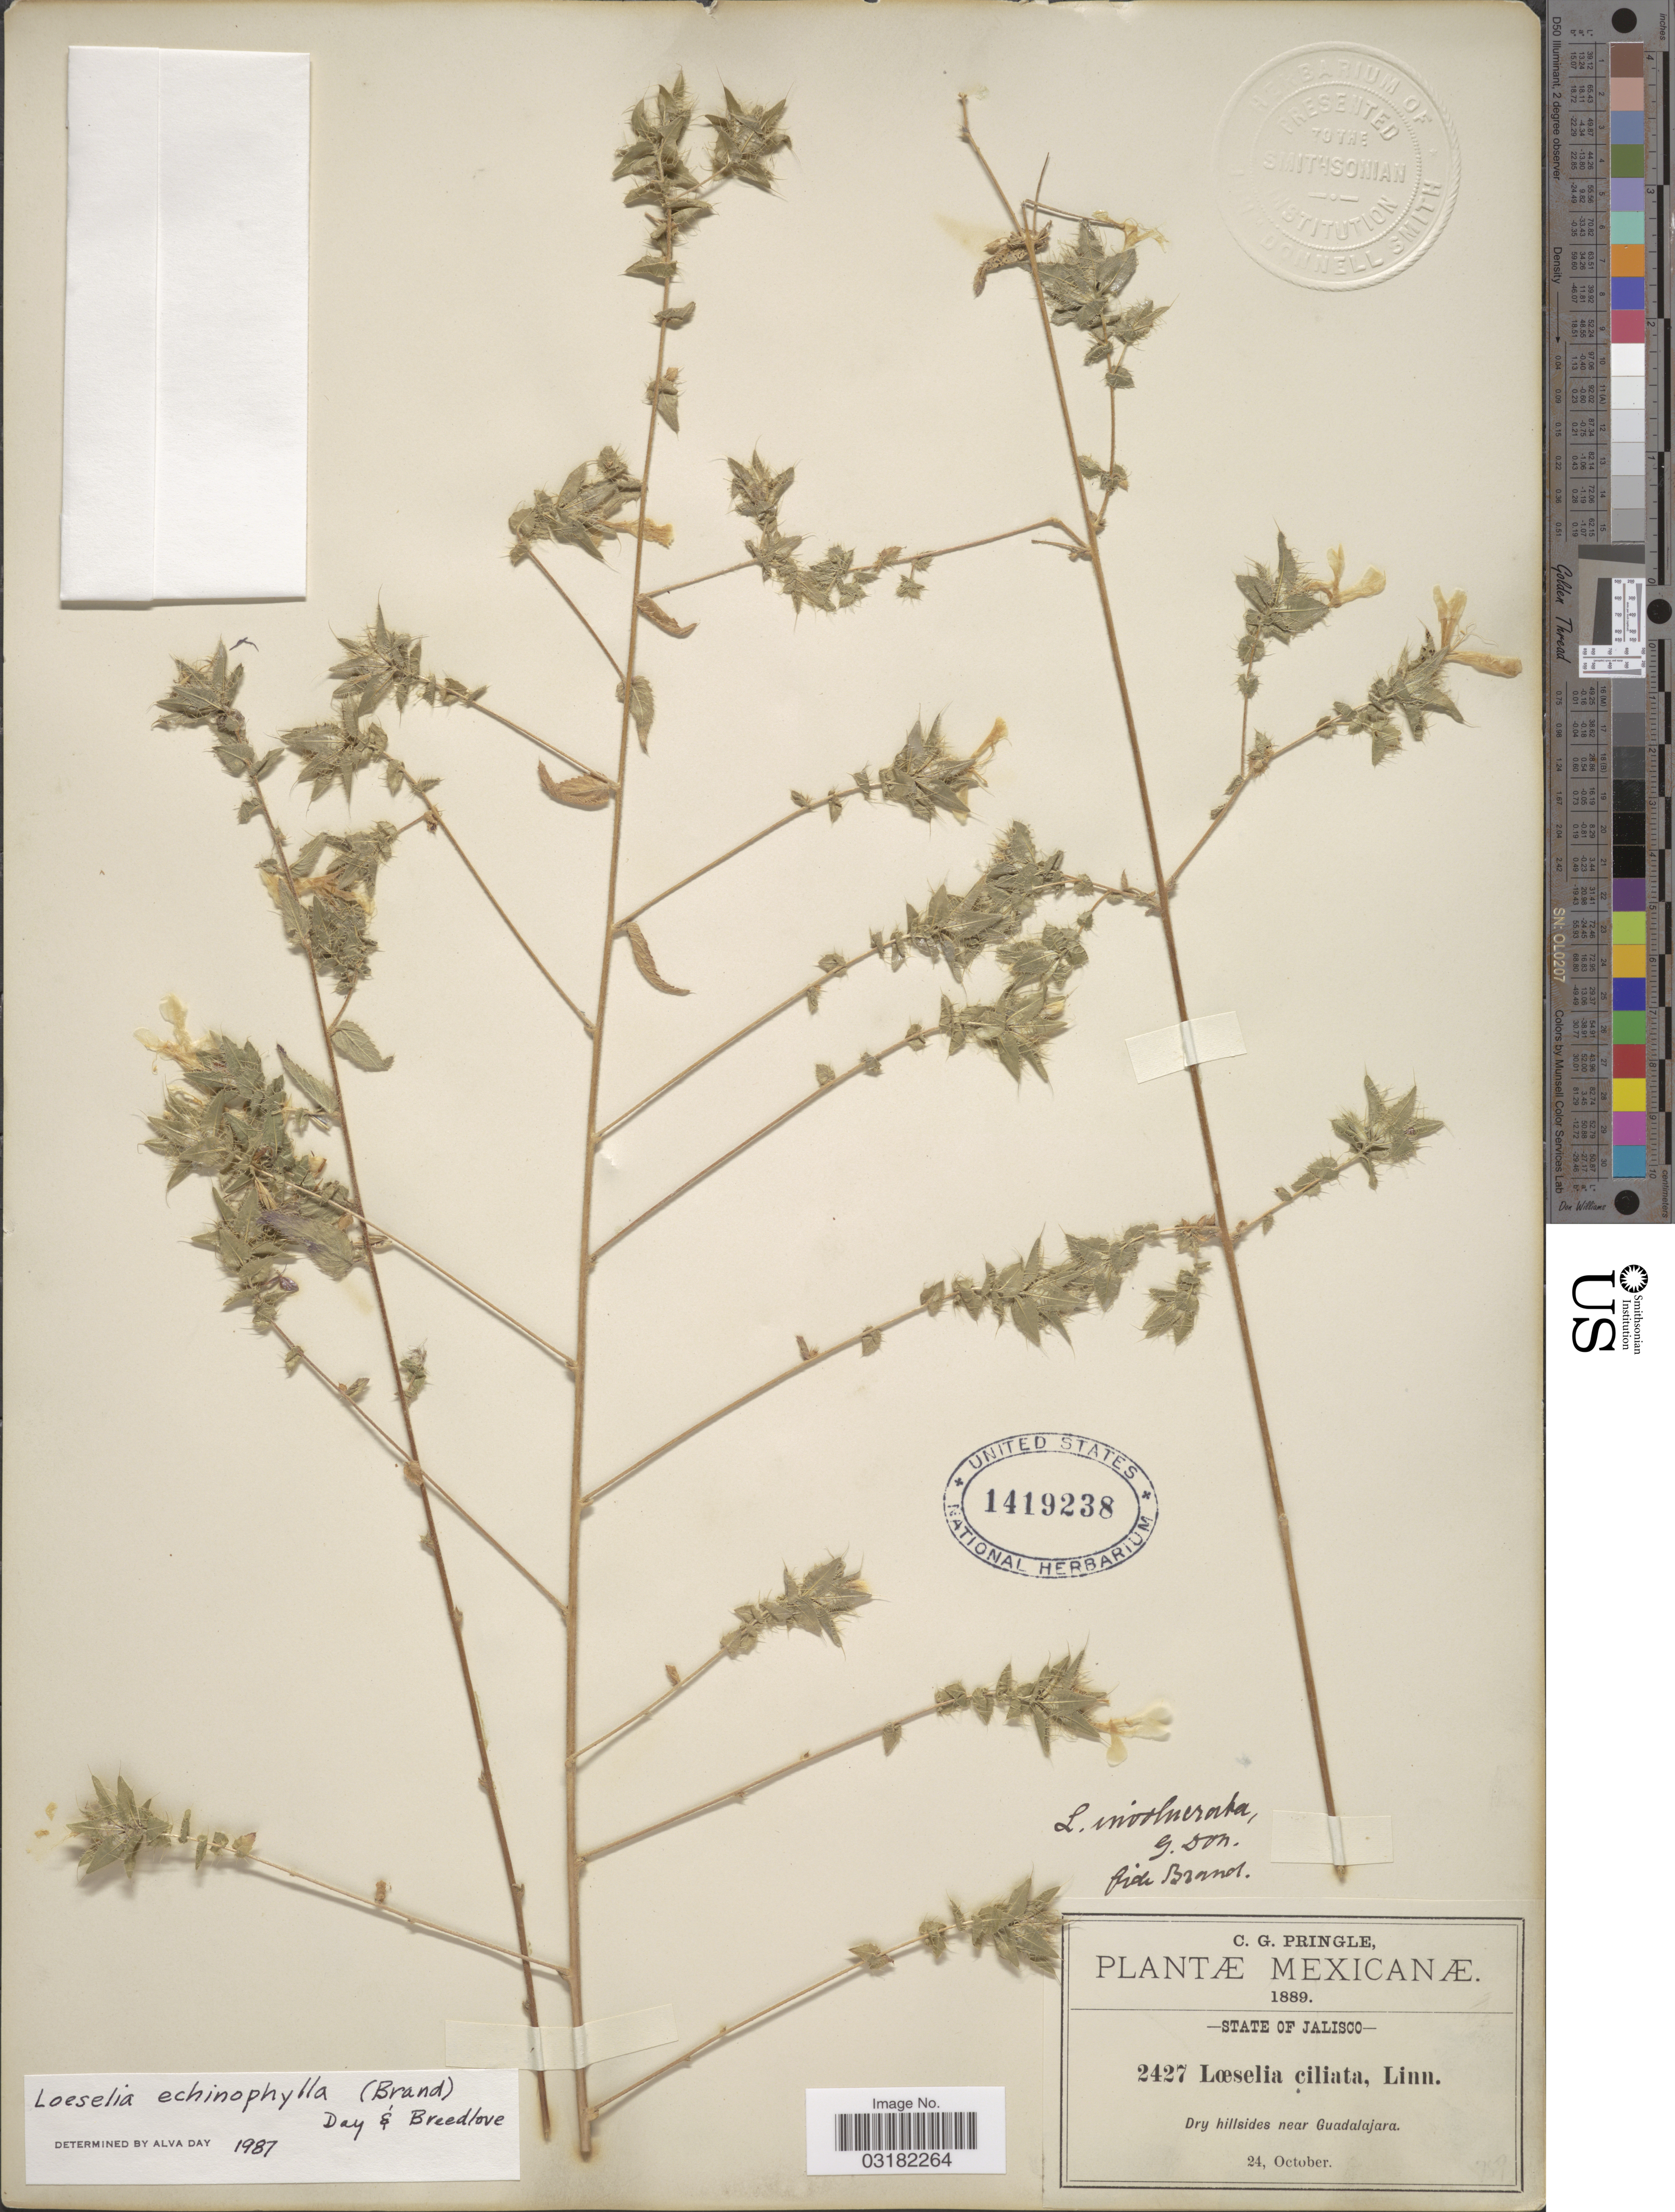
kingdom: Plantae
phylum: Tracheophyta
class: Magnoliopsida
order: Ericales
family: Polemoniaceae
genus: Loeselia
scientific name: Loeselia echinophylla (Brand) Day & Breedlove comb. nov. ined.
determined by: Day, Alva George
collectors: C. G. Pringle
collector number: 2427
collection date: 1889-10-24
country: Mexico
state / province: Jalisco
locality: Dry hillsides near Guadaljara.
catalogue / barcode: US 1419238